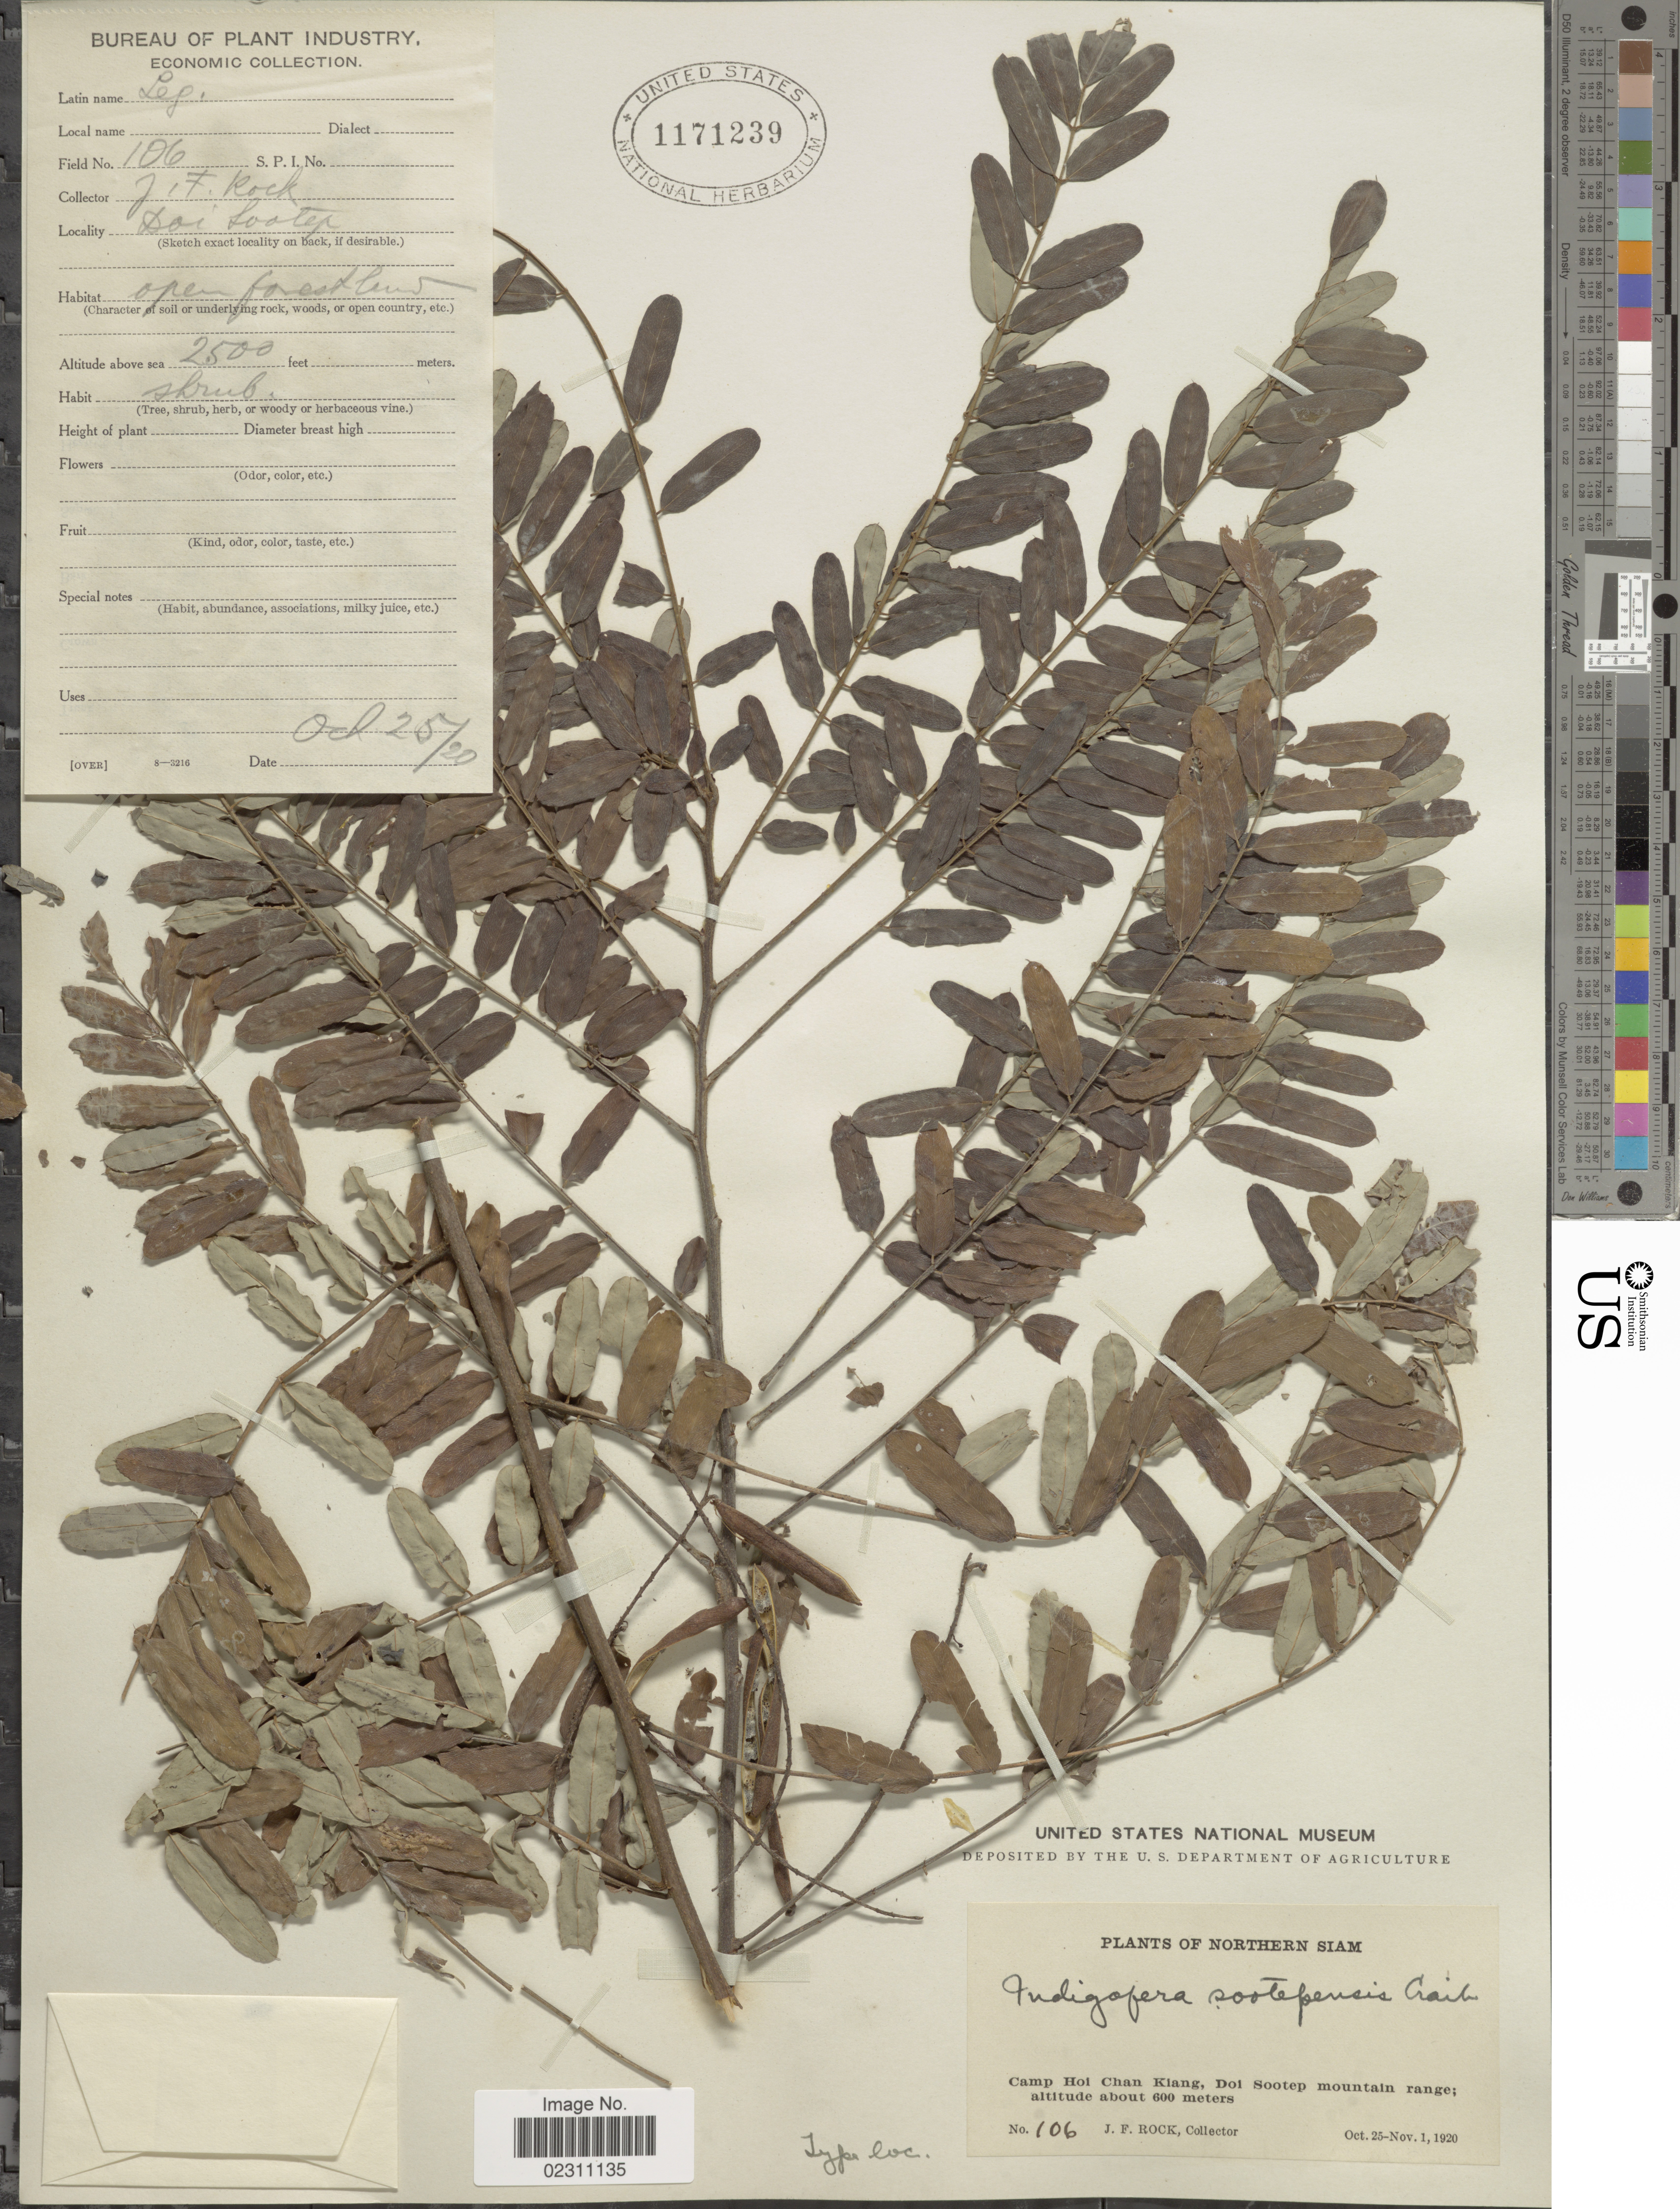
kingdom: Plantae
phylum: Tracheophyta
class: Magnoliopsida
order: Fabales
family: Fabaceae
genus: Indigofera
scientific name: Indigofera sootepensis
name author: Craib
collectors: J. Rock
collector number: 106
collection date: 1920-10-25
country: Thailand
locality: Northern Siam, Camp Hoi Chan Kiang, Doi Sootep mountain range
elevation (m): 600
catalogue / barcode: US 1171239